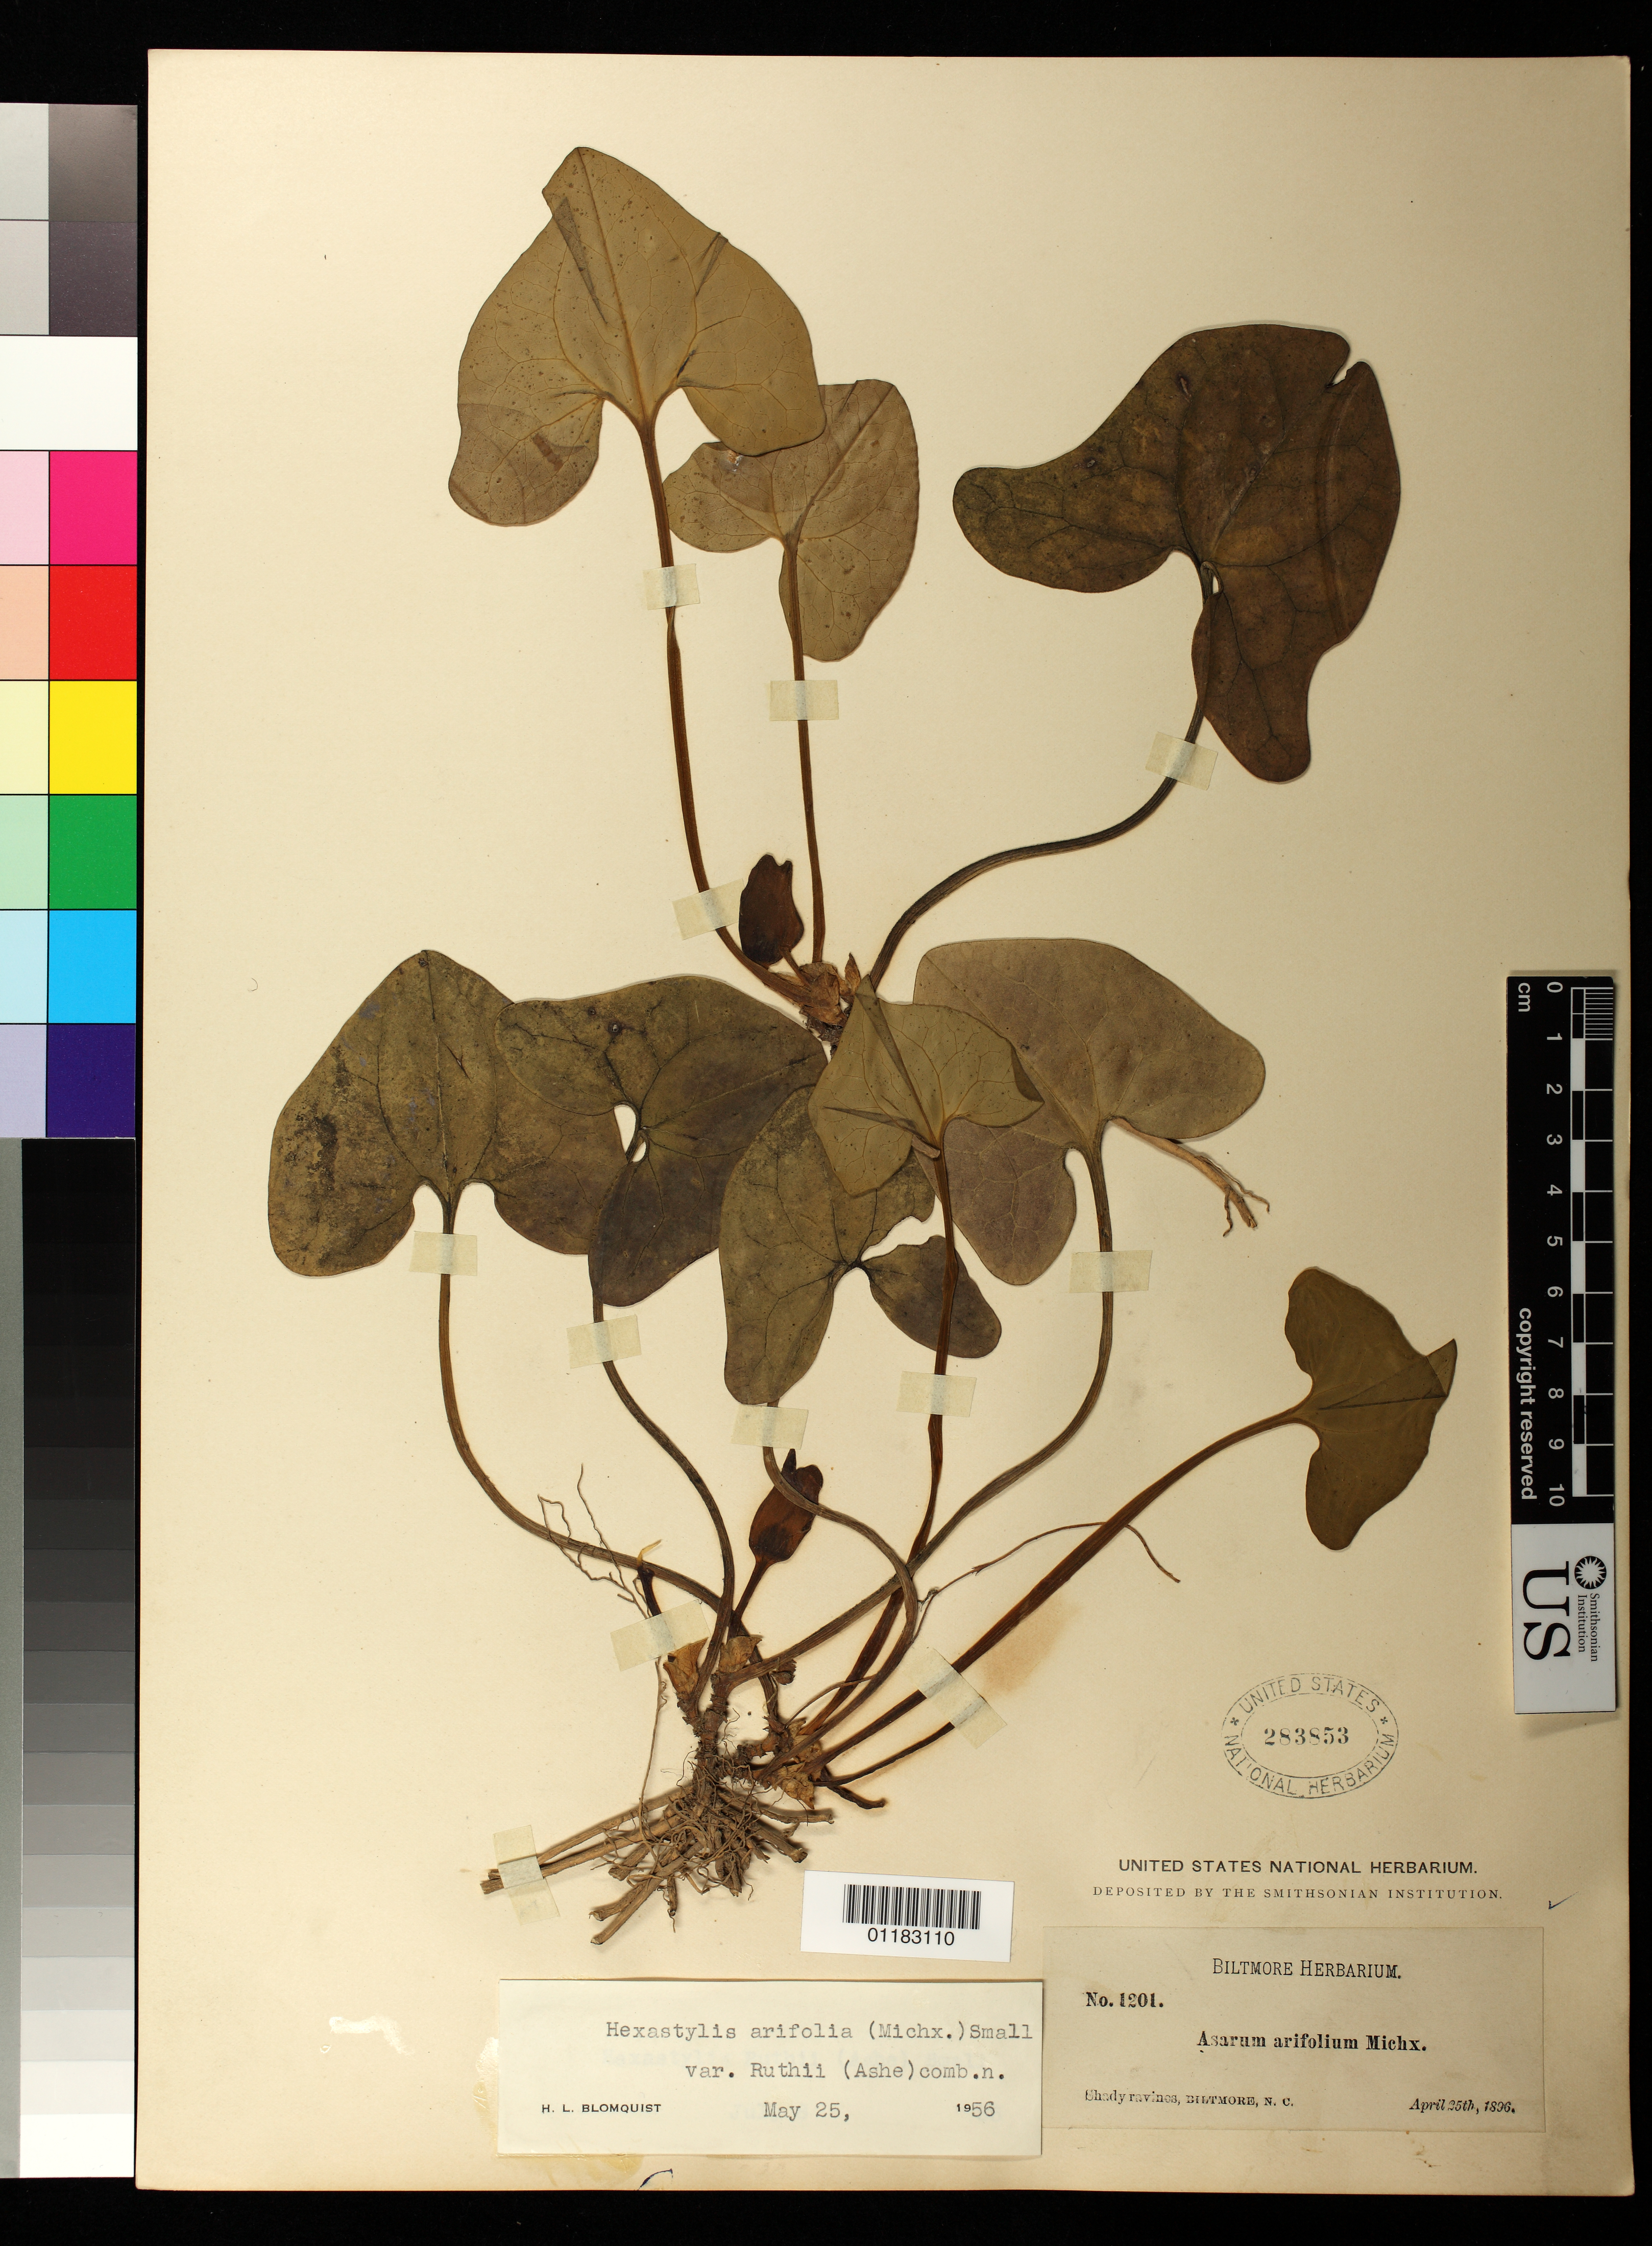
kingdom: Plantae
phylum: Tracheophyta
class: Magnoliopsida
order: Piperales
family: Aristolochiaceae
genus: Hexastylis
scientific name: Hexastylis ruthii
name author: Small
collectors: ex herb. Biltmore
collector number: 1201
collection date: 1896-04-25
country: United States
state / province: North Carolina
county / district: Buncombe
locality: Biltmore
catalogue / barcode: US 283853